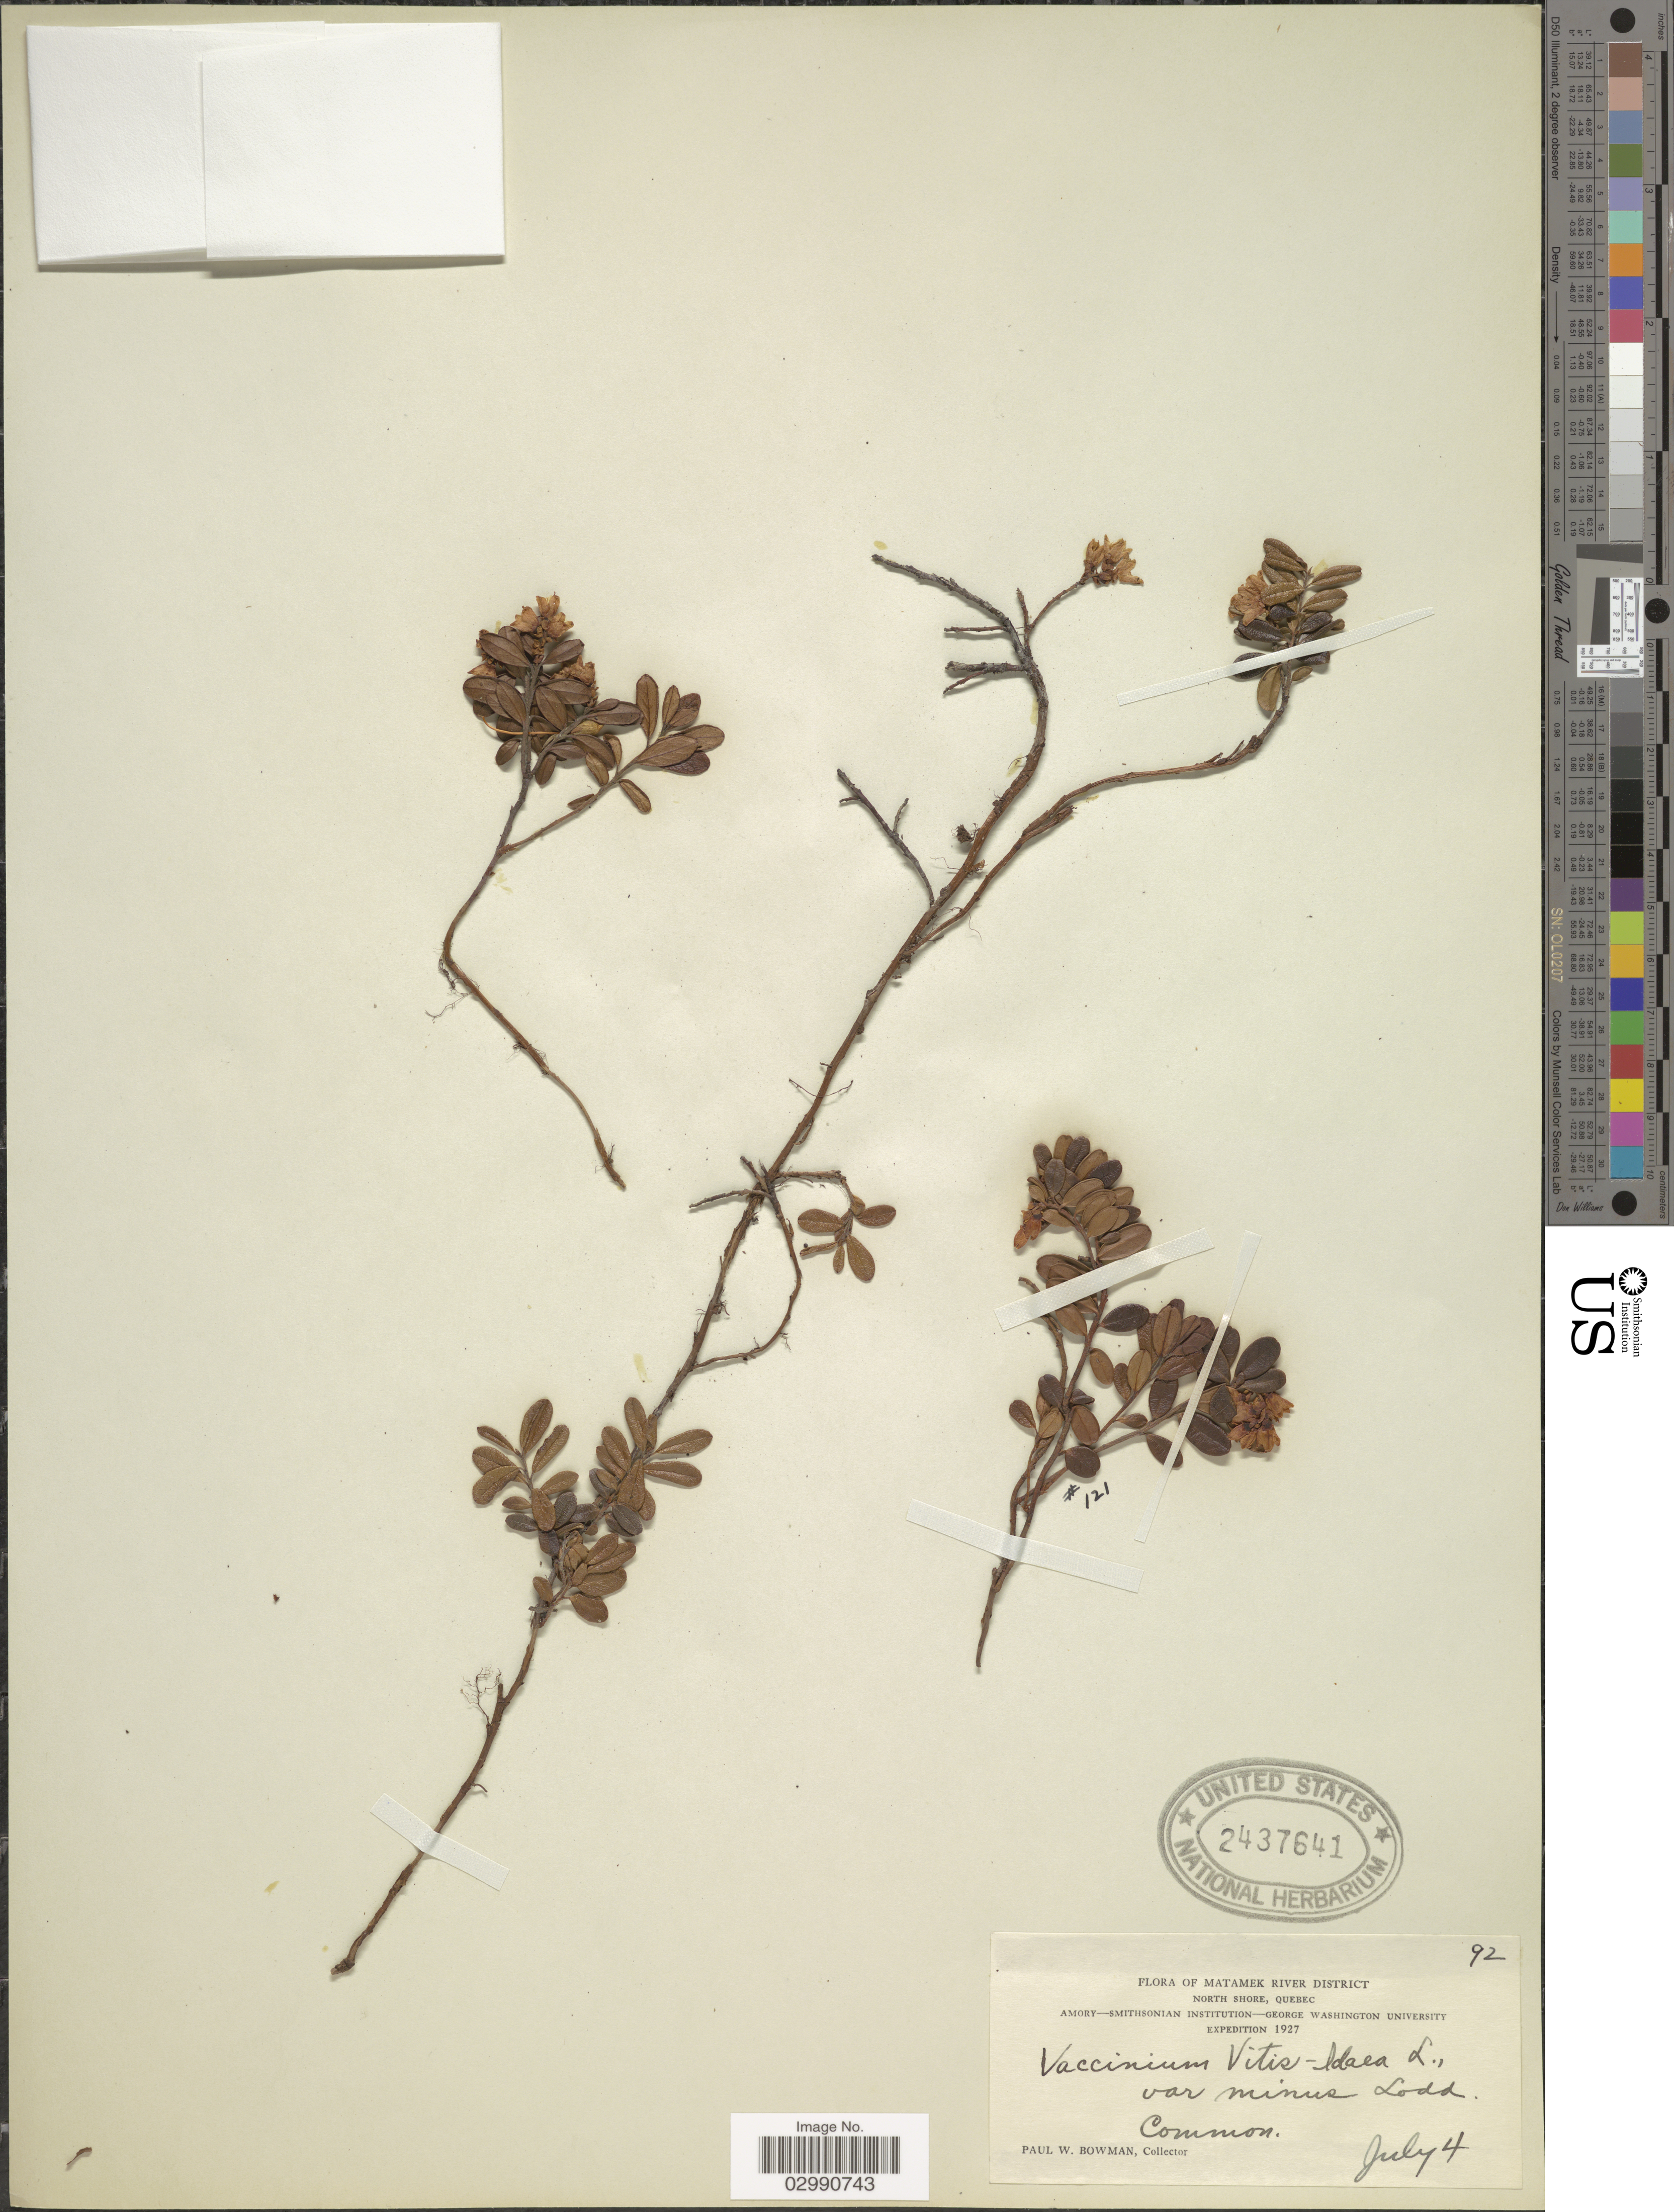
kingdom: Plantae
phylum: Tracheophyta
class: Magnoliopsida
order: Ericales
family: Ericaceae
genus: Vaccinium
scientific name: Vaccinium vitis-idaea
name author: L.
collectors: P. Bowman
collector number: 92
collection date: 1927-07-04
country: Canada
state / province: Quebec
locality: Matamek River District, North Shore.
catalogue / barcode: US 2437641